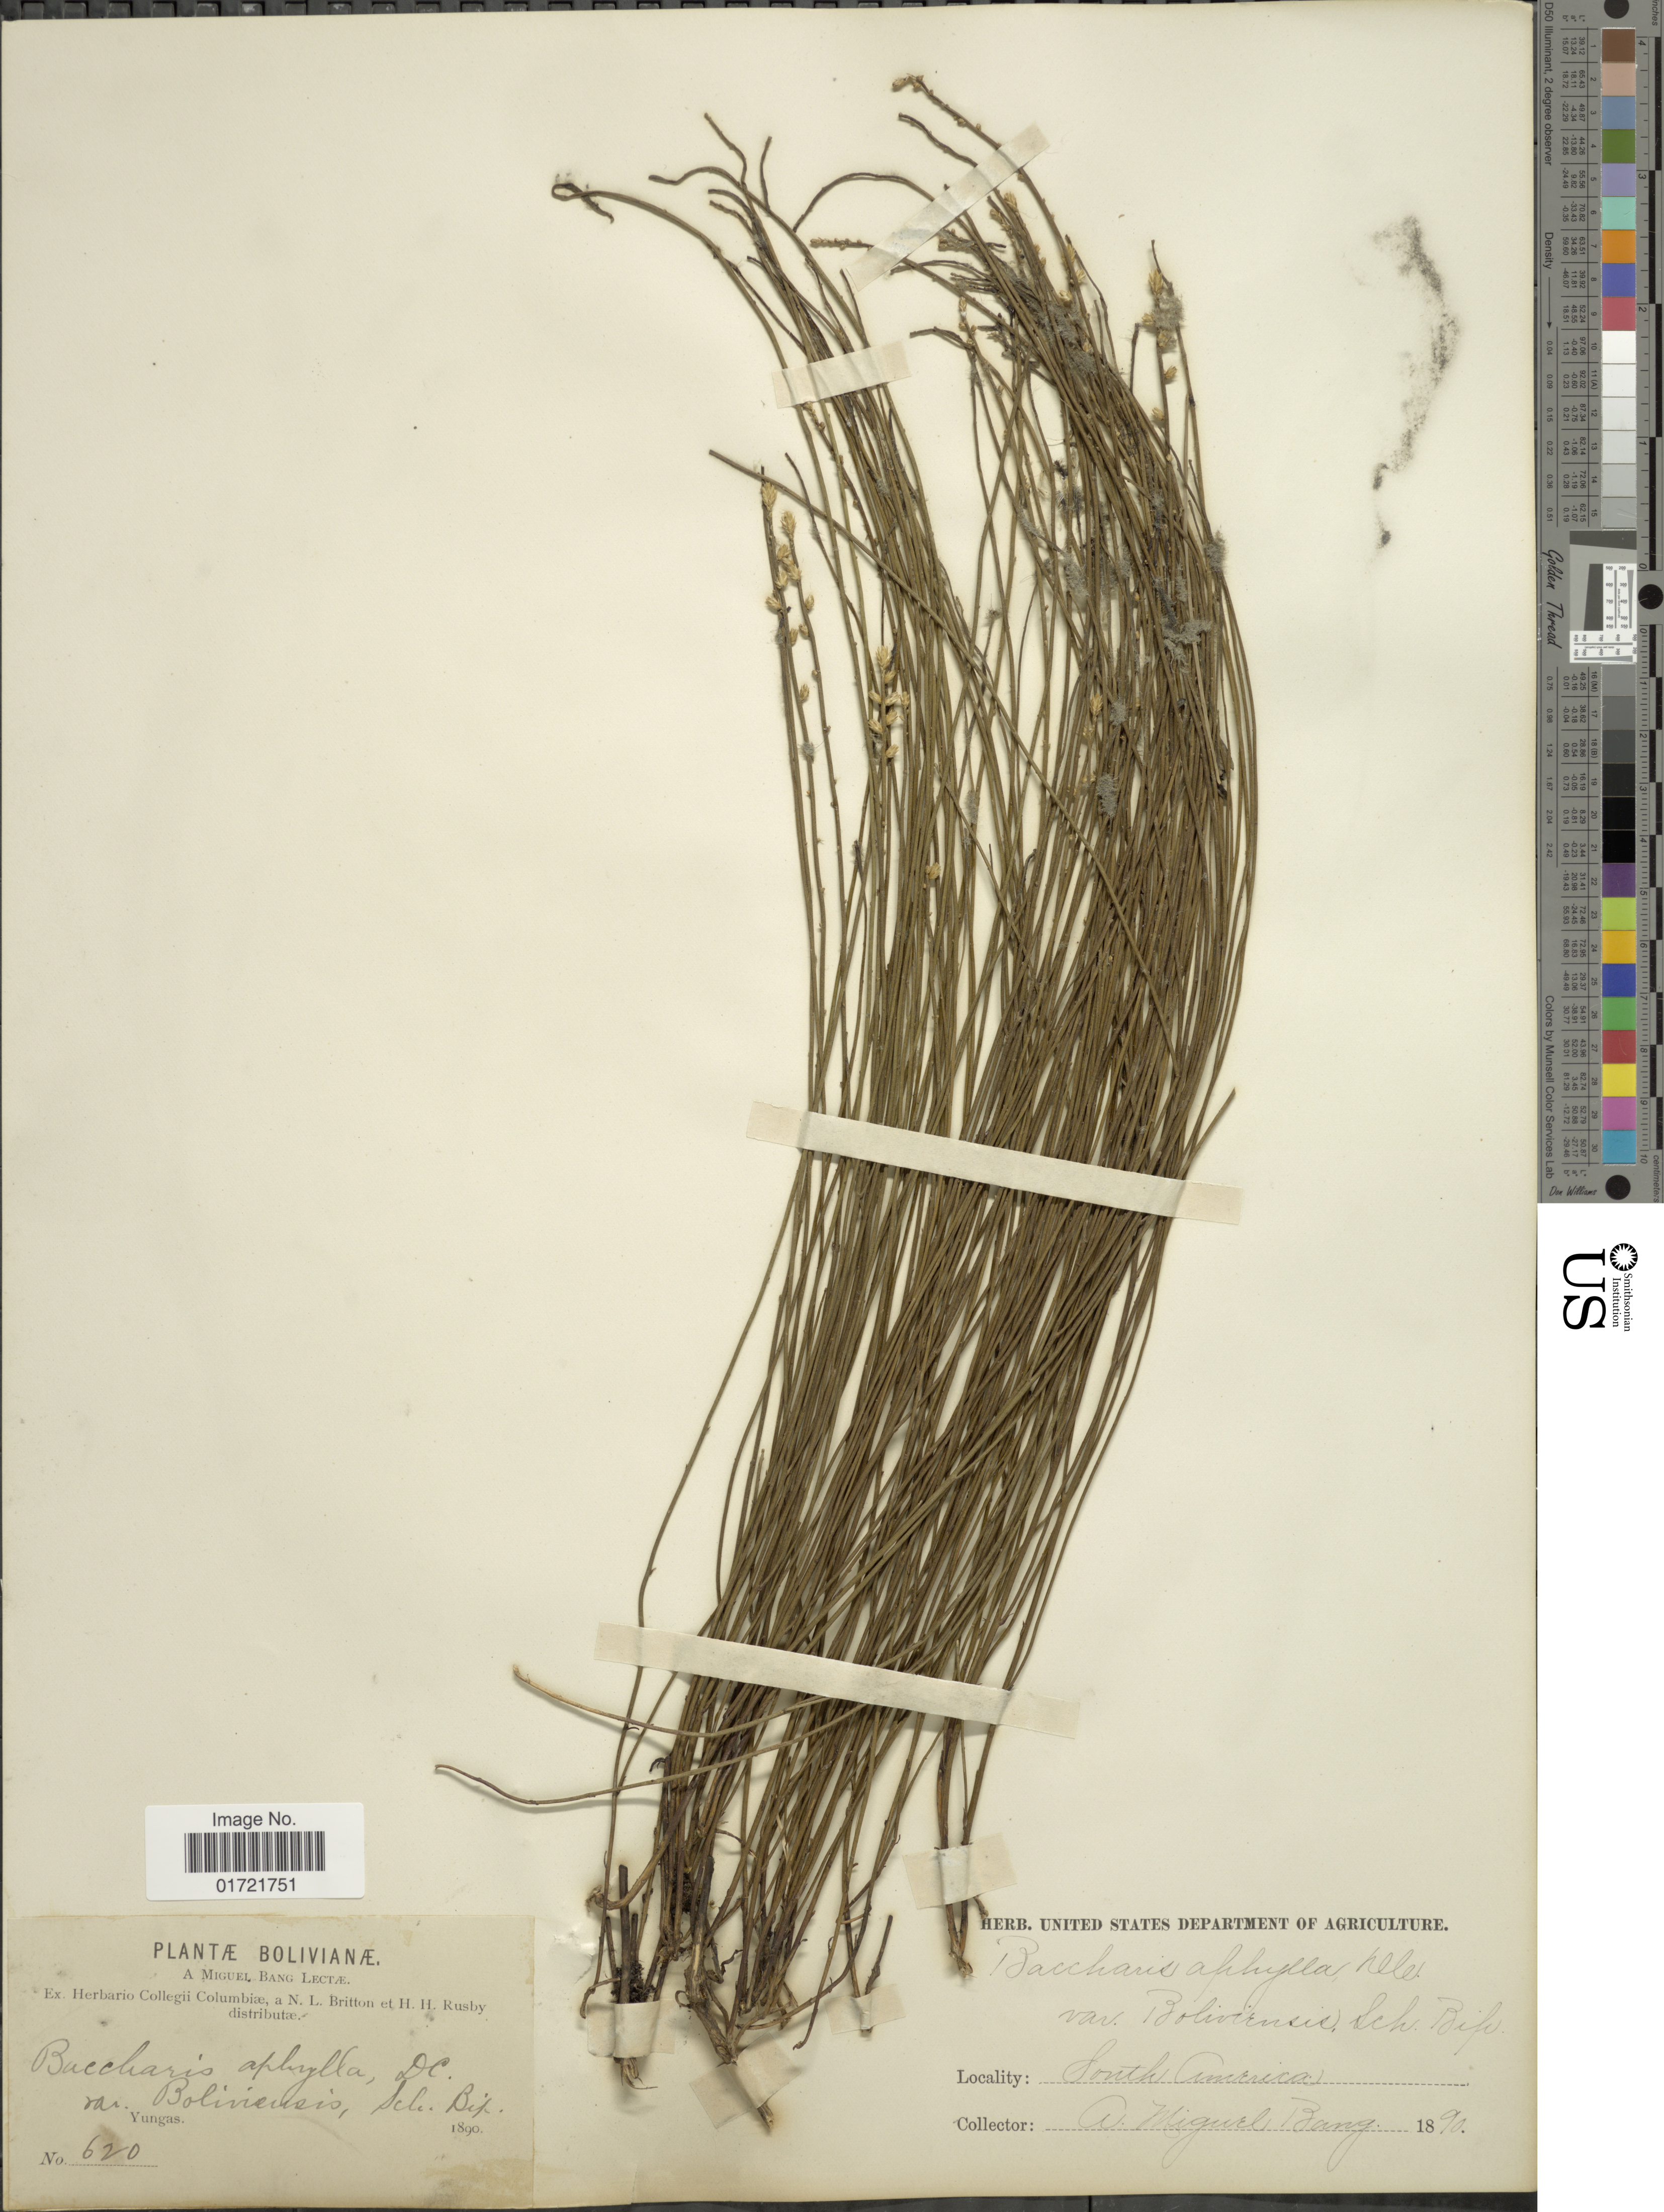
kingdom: Plantae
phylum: Tracheophyta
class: Magnoliopsida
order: Asterales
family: Asteraceae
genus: Baccharis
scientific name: Baccharis aphylla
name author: (Vell.) DC.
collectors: M. Bang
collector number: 620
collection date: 1890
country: Bolivia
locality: Yungas